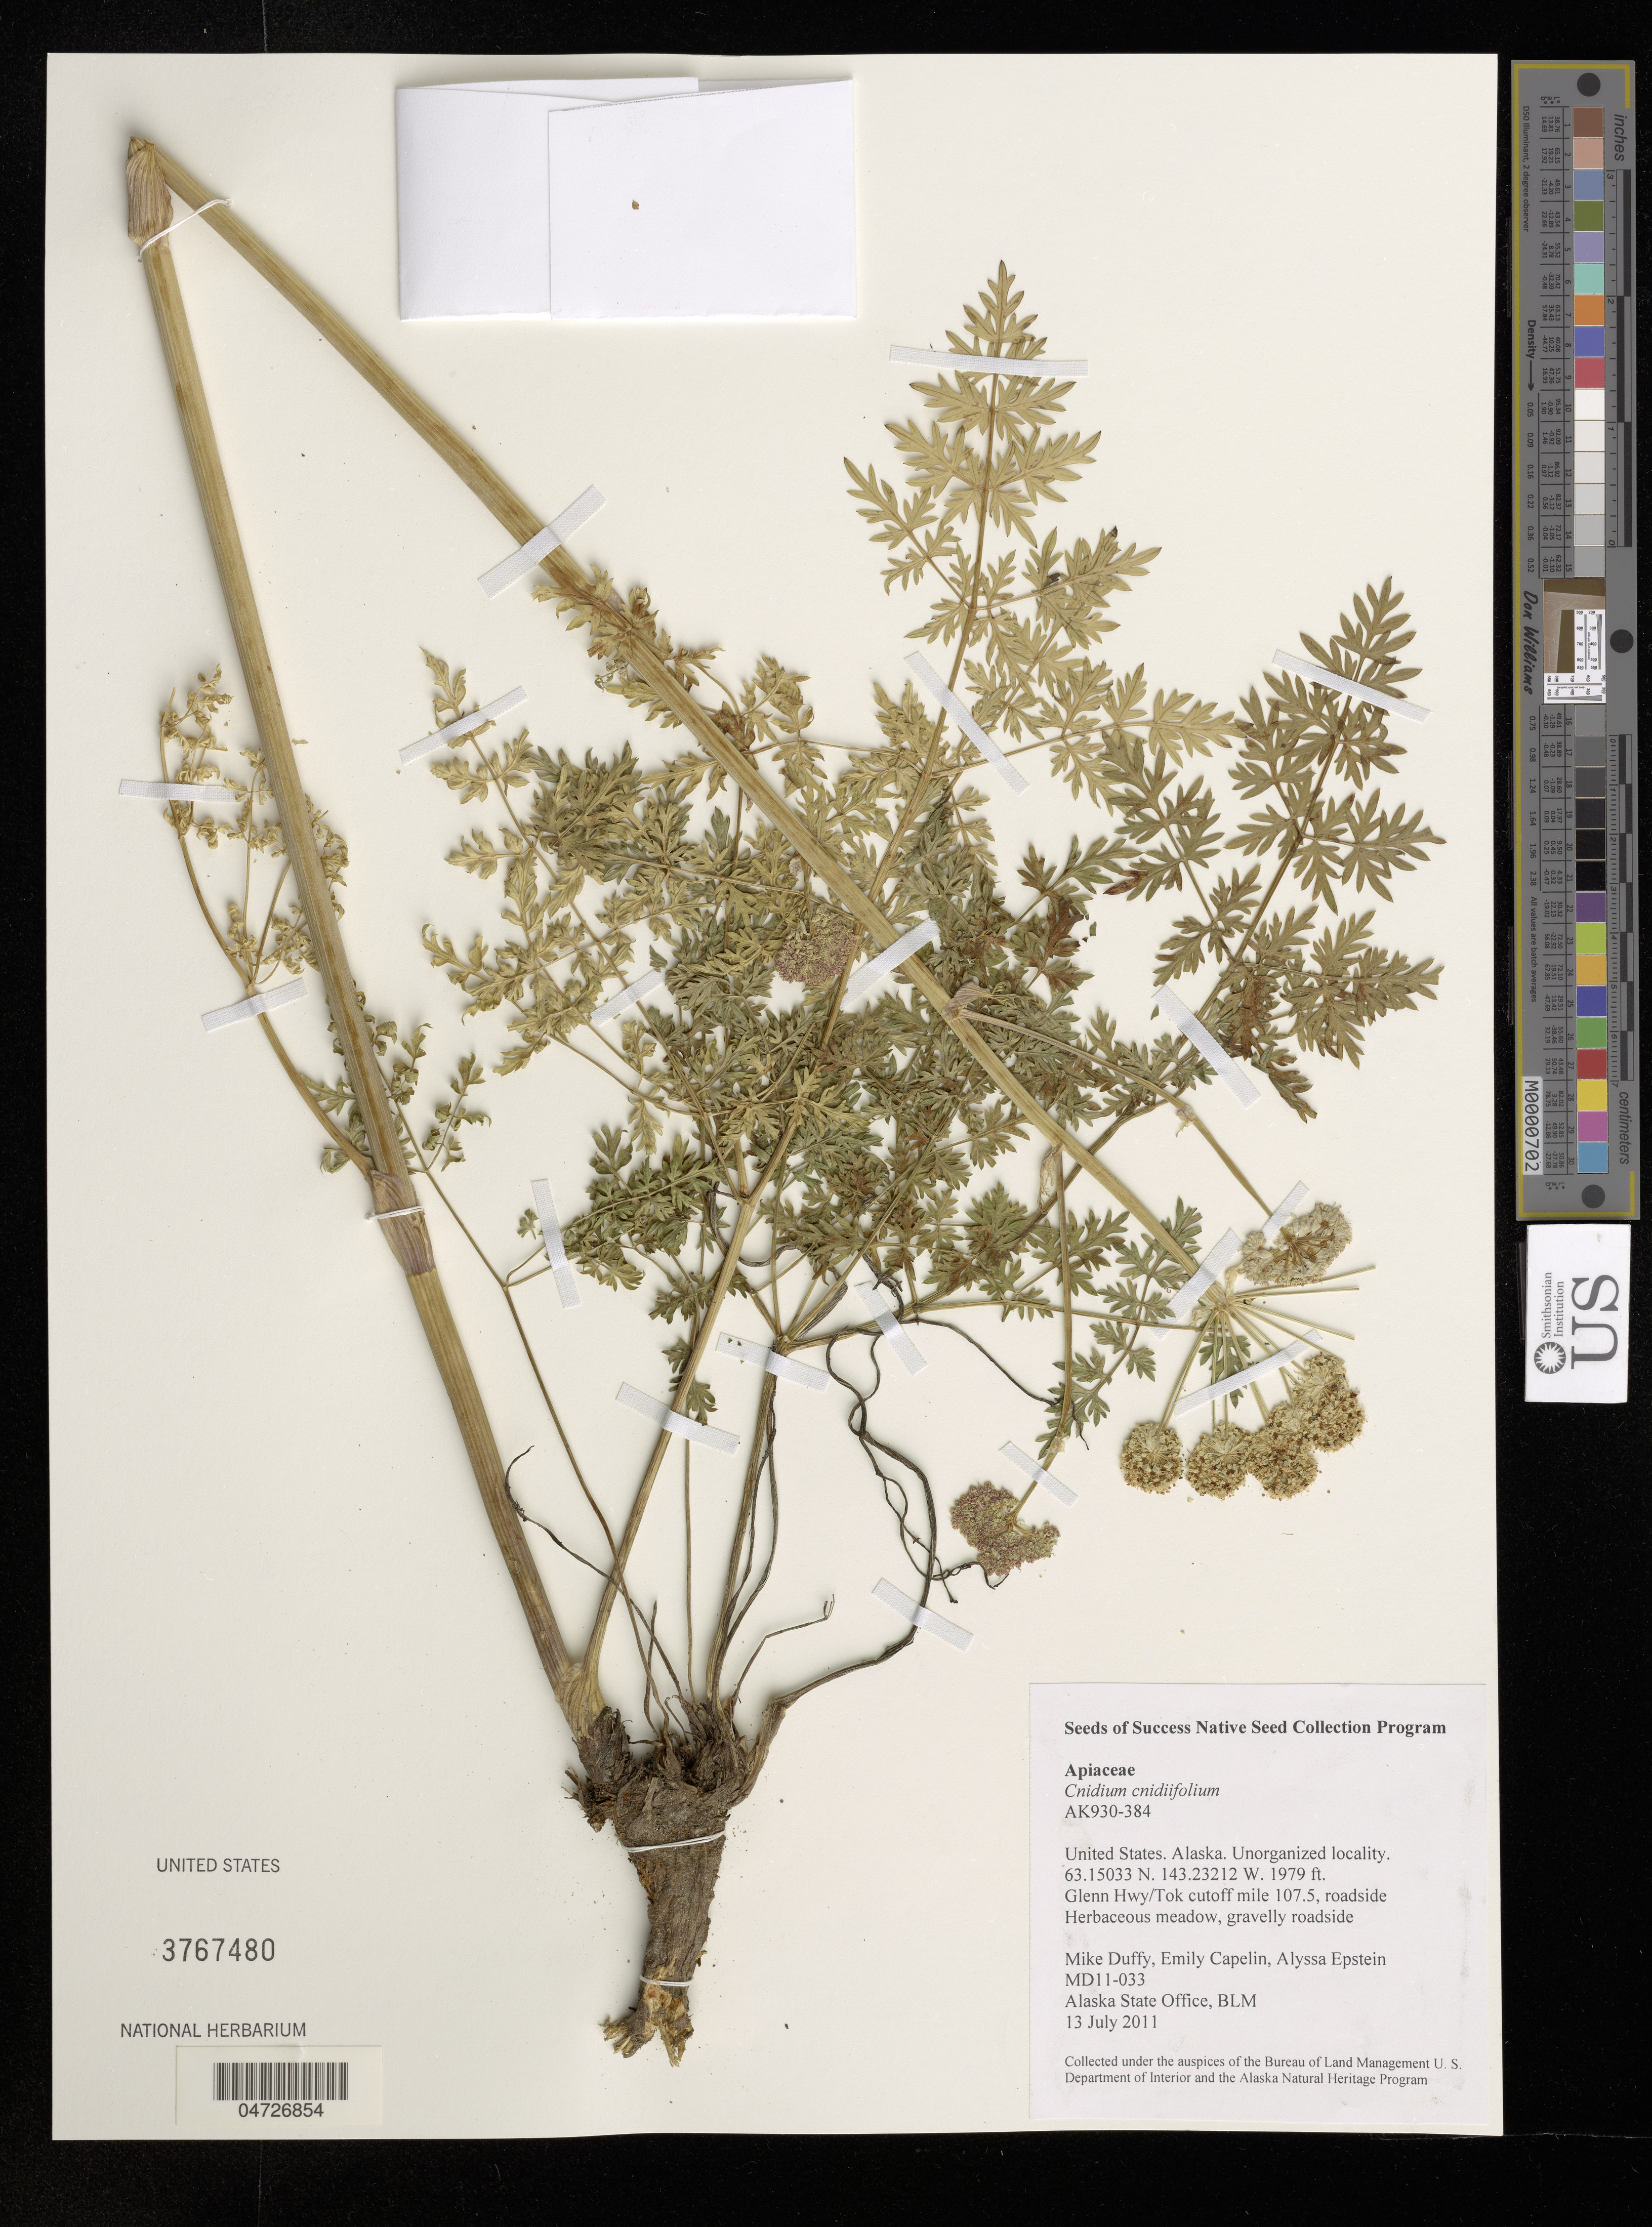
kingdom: Plantae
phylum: Tracheophyta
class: Magnoliopsida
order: Apiales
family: Apiaceae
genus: Cnidium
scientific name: Cnidium cnidiifolium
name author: (Turcz.) Schischk.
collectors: M. Duffy, E. Capelin & A. Epstein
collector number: MD11-033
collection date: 2011-07-13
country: United States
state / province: Alaska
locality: Unorganized locality. Glenn Hwy/Tok cutoff mile 107.5, roadside.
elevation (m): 603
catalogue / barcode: US 3767480